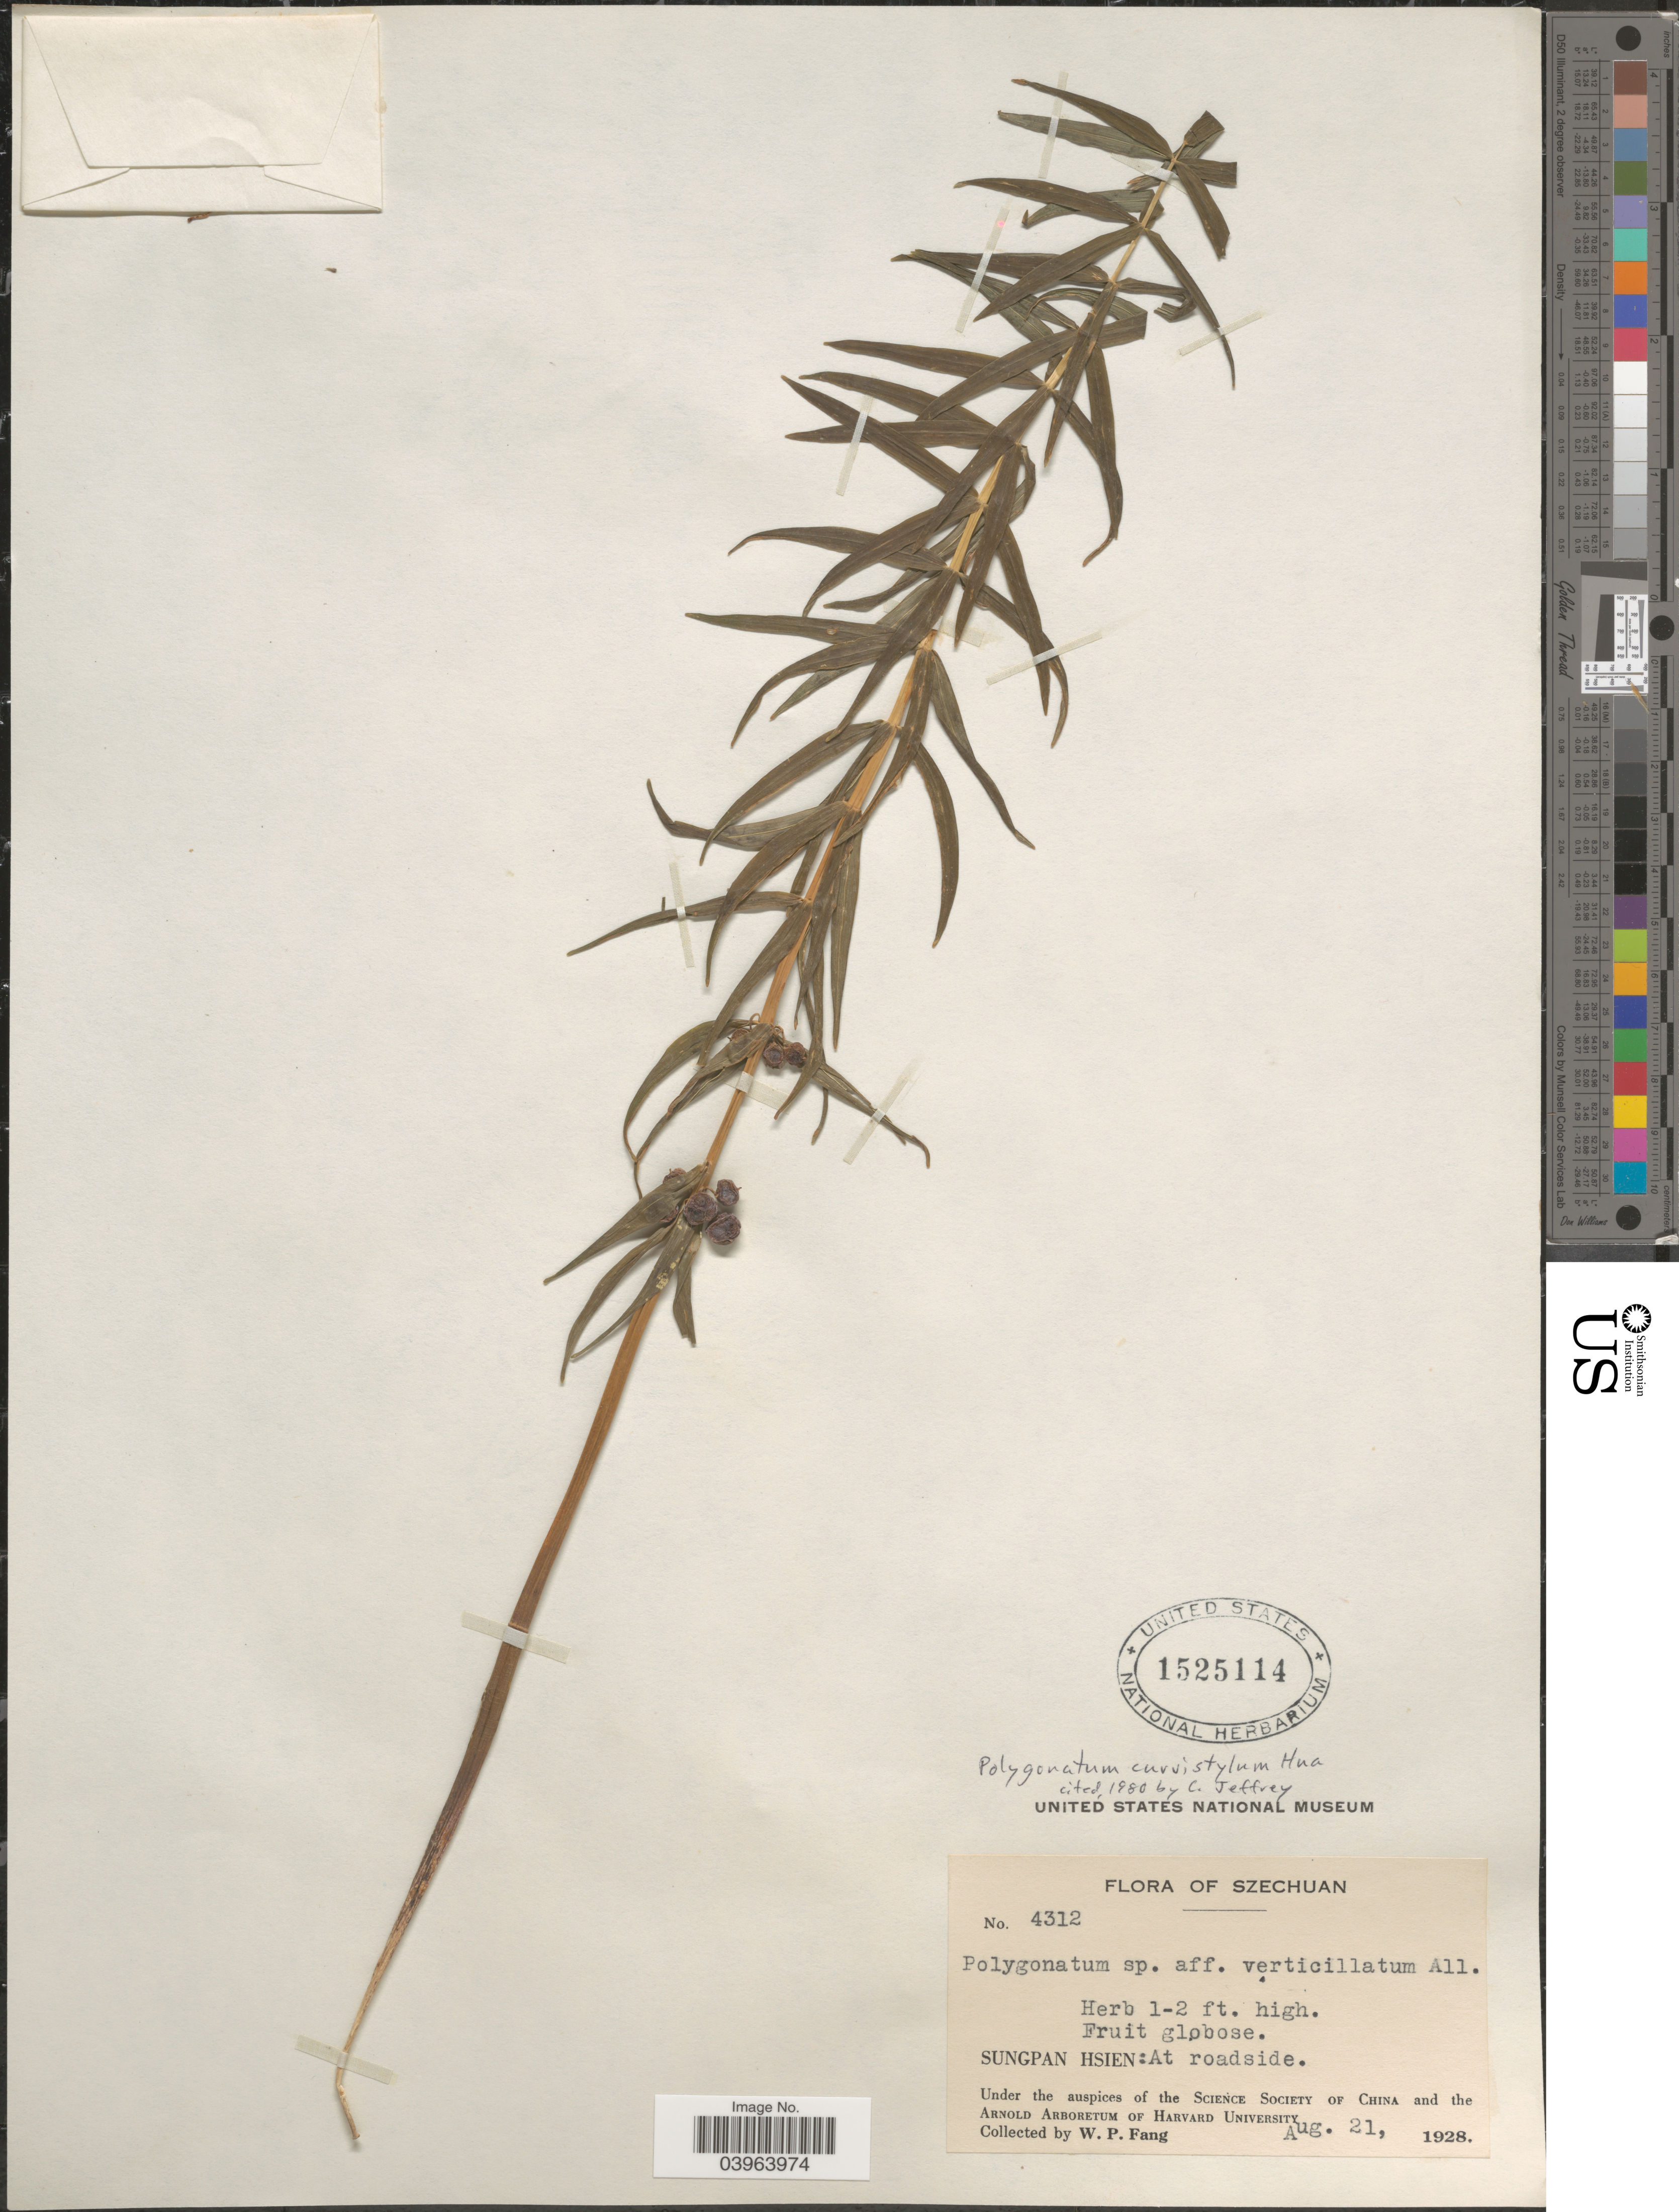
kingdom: Plantae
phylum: Tracheophyta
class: Liliopsida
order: Asparagales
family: Asparagaceae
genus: Polygonatum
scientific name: Polygonatum curvistylum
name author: Hua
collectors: W. P. Fang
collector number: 4312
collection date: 1928-08-21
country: China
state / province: Sichuan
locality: Szechuan. Sungpan Hsien: At roadside.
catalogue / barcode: US 1525114